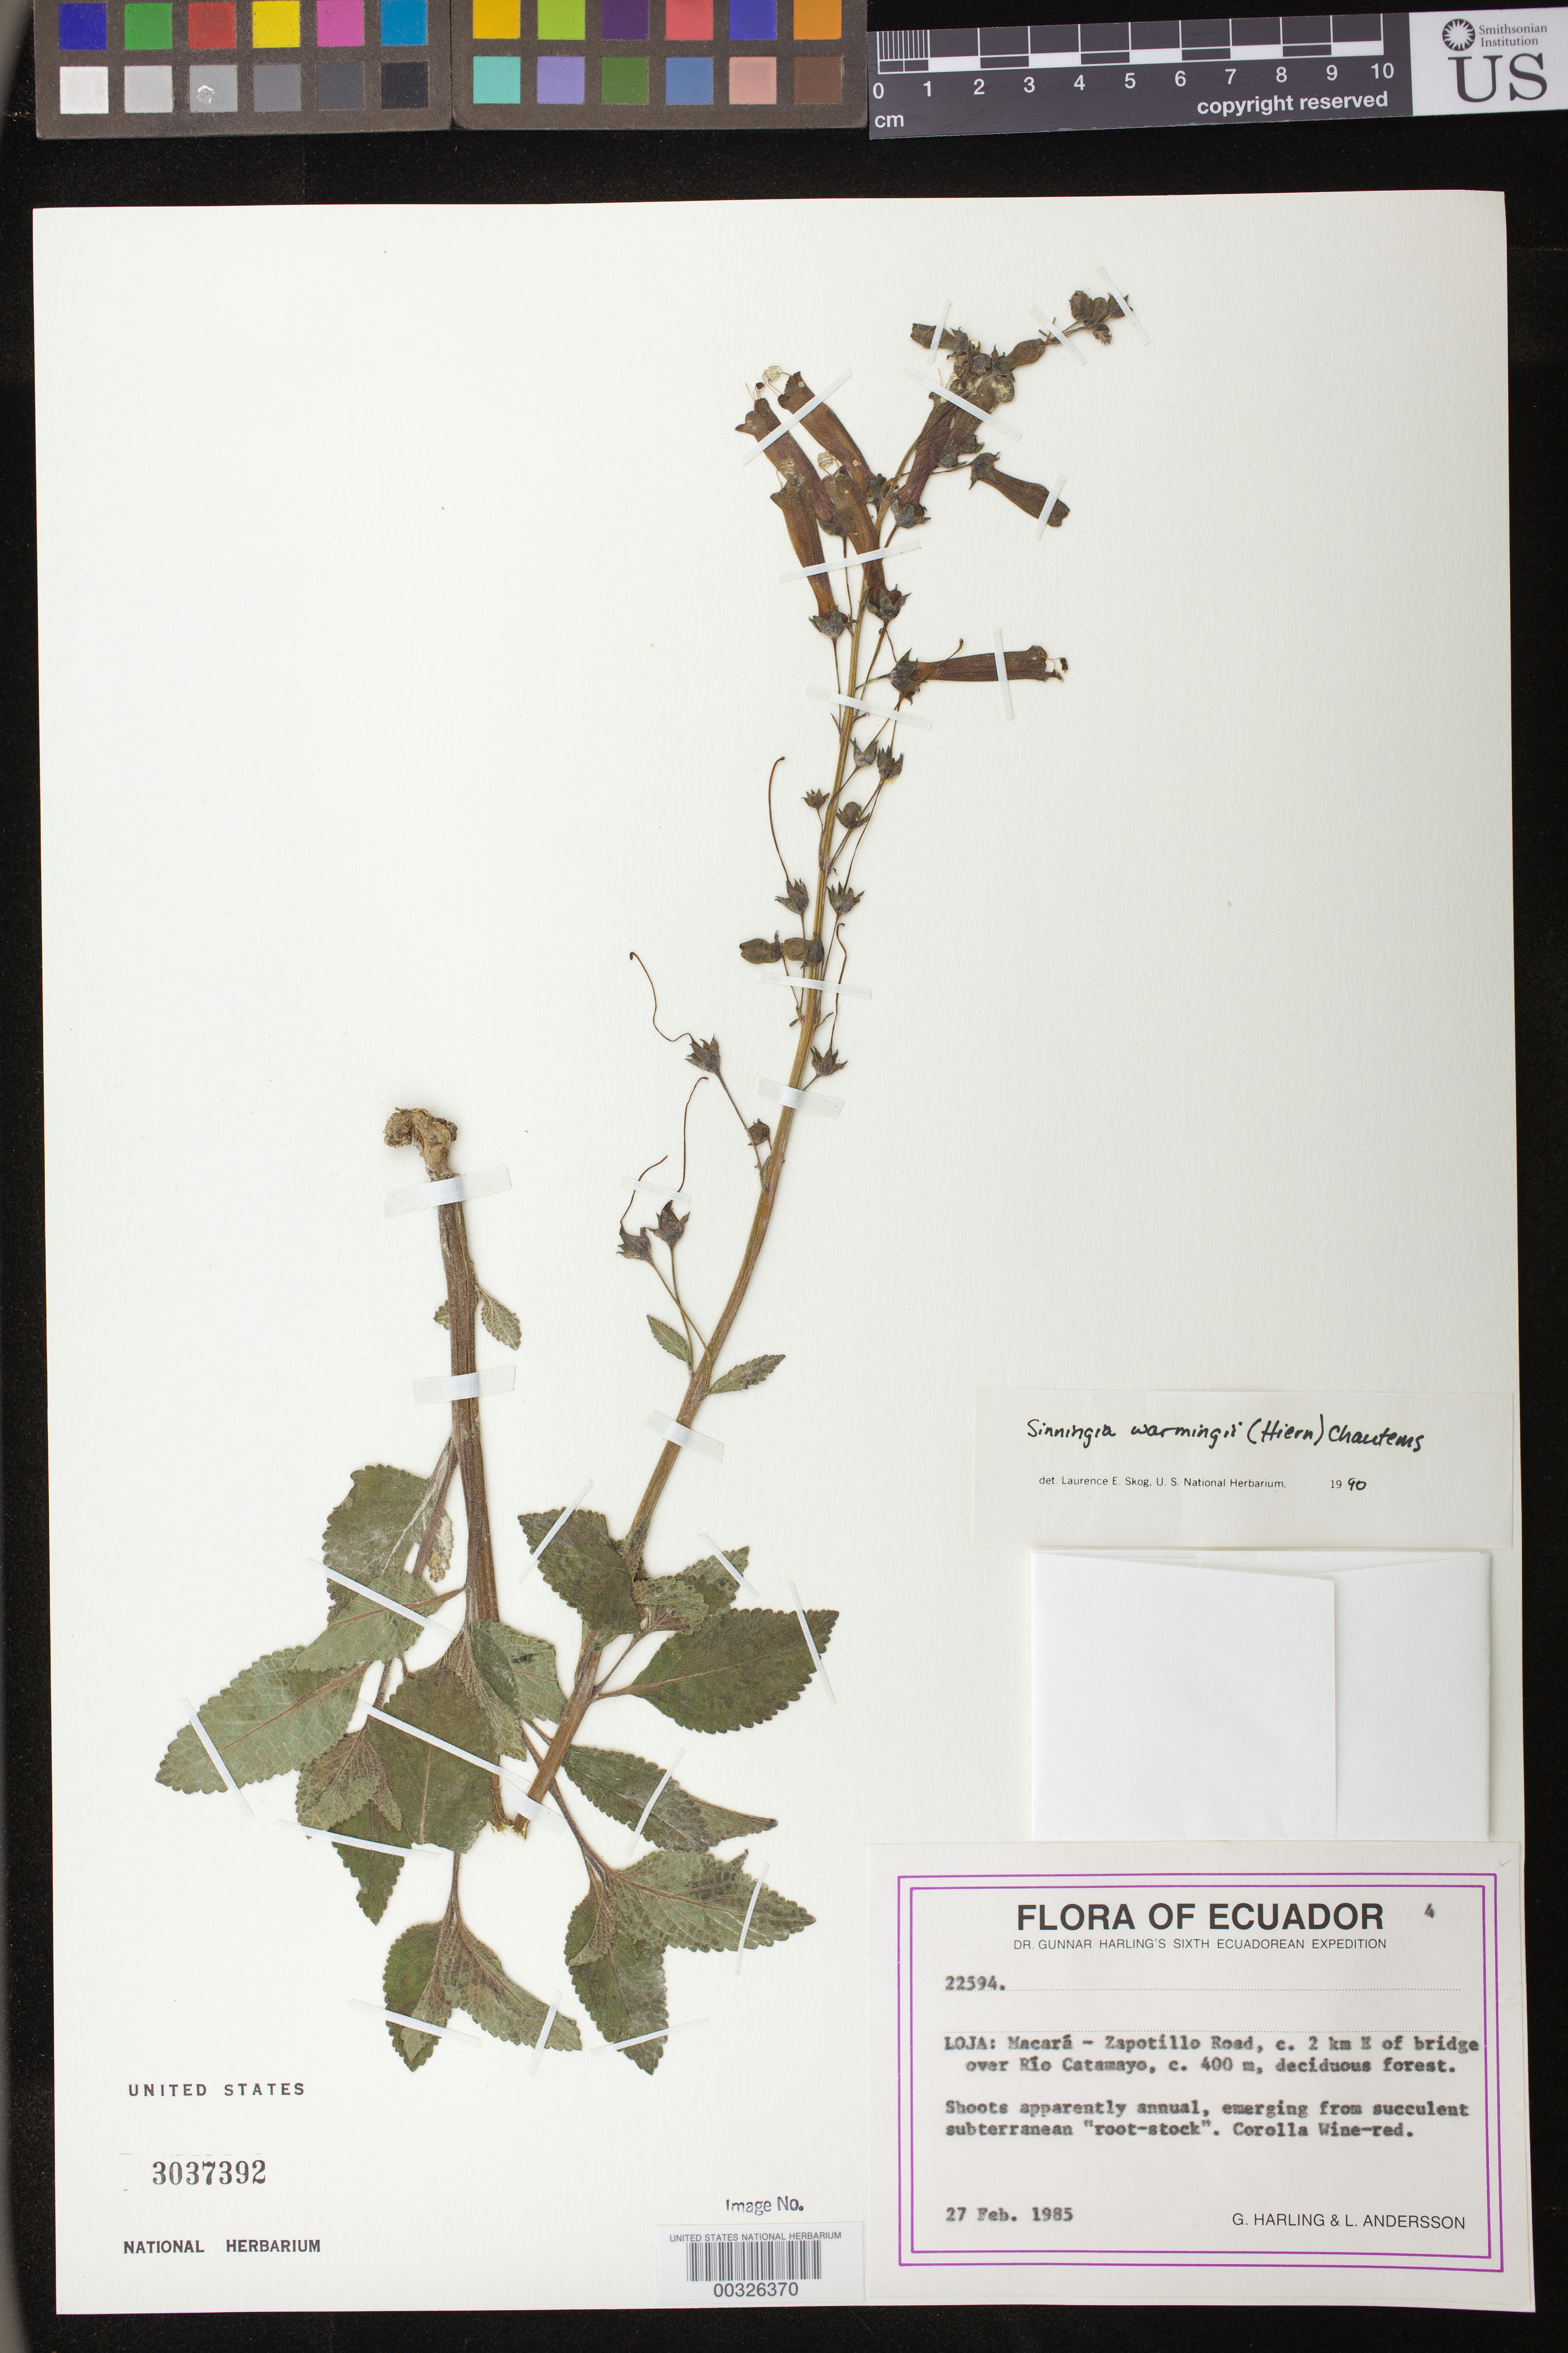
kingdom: Plantae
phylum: Tracheophyta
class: Magnoliopsida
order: Lamiales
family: Gesneriaceae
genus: Sinningia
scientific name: Sinningia warmingii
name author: (Hiern) Chautems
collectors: G. Harling & L. Andersson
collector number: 22594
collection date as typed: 27 Feb 1985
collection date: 1985-02-27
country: Ecuador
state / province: Loja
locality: Macara - Zapotillo road, C 2 km E of bridge over Rio Catamayo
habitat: Deciduous forest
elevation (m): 400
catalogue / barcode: US 3037392